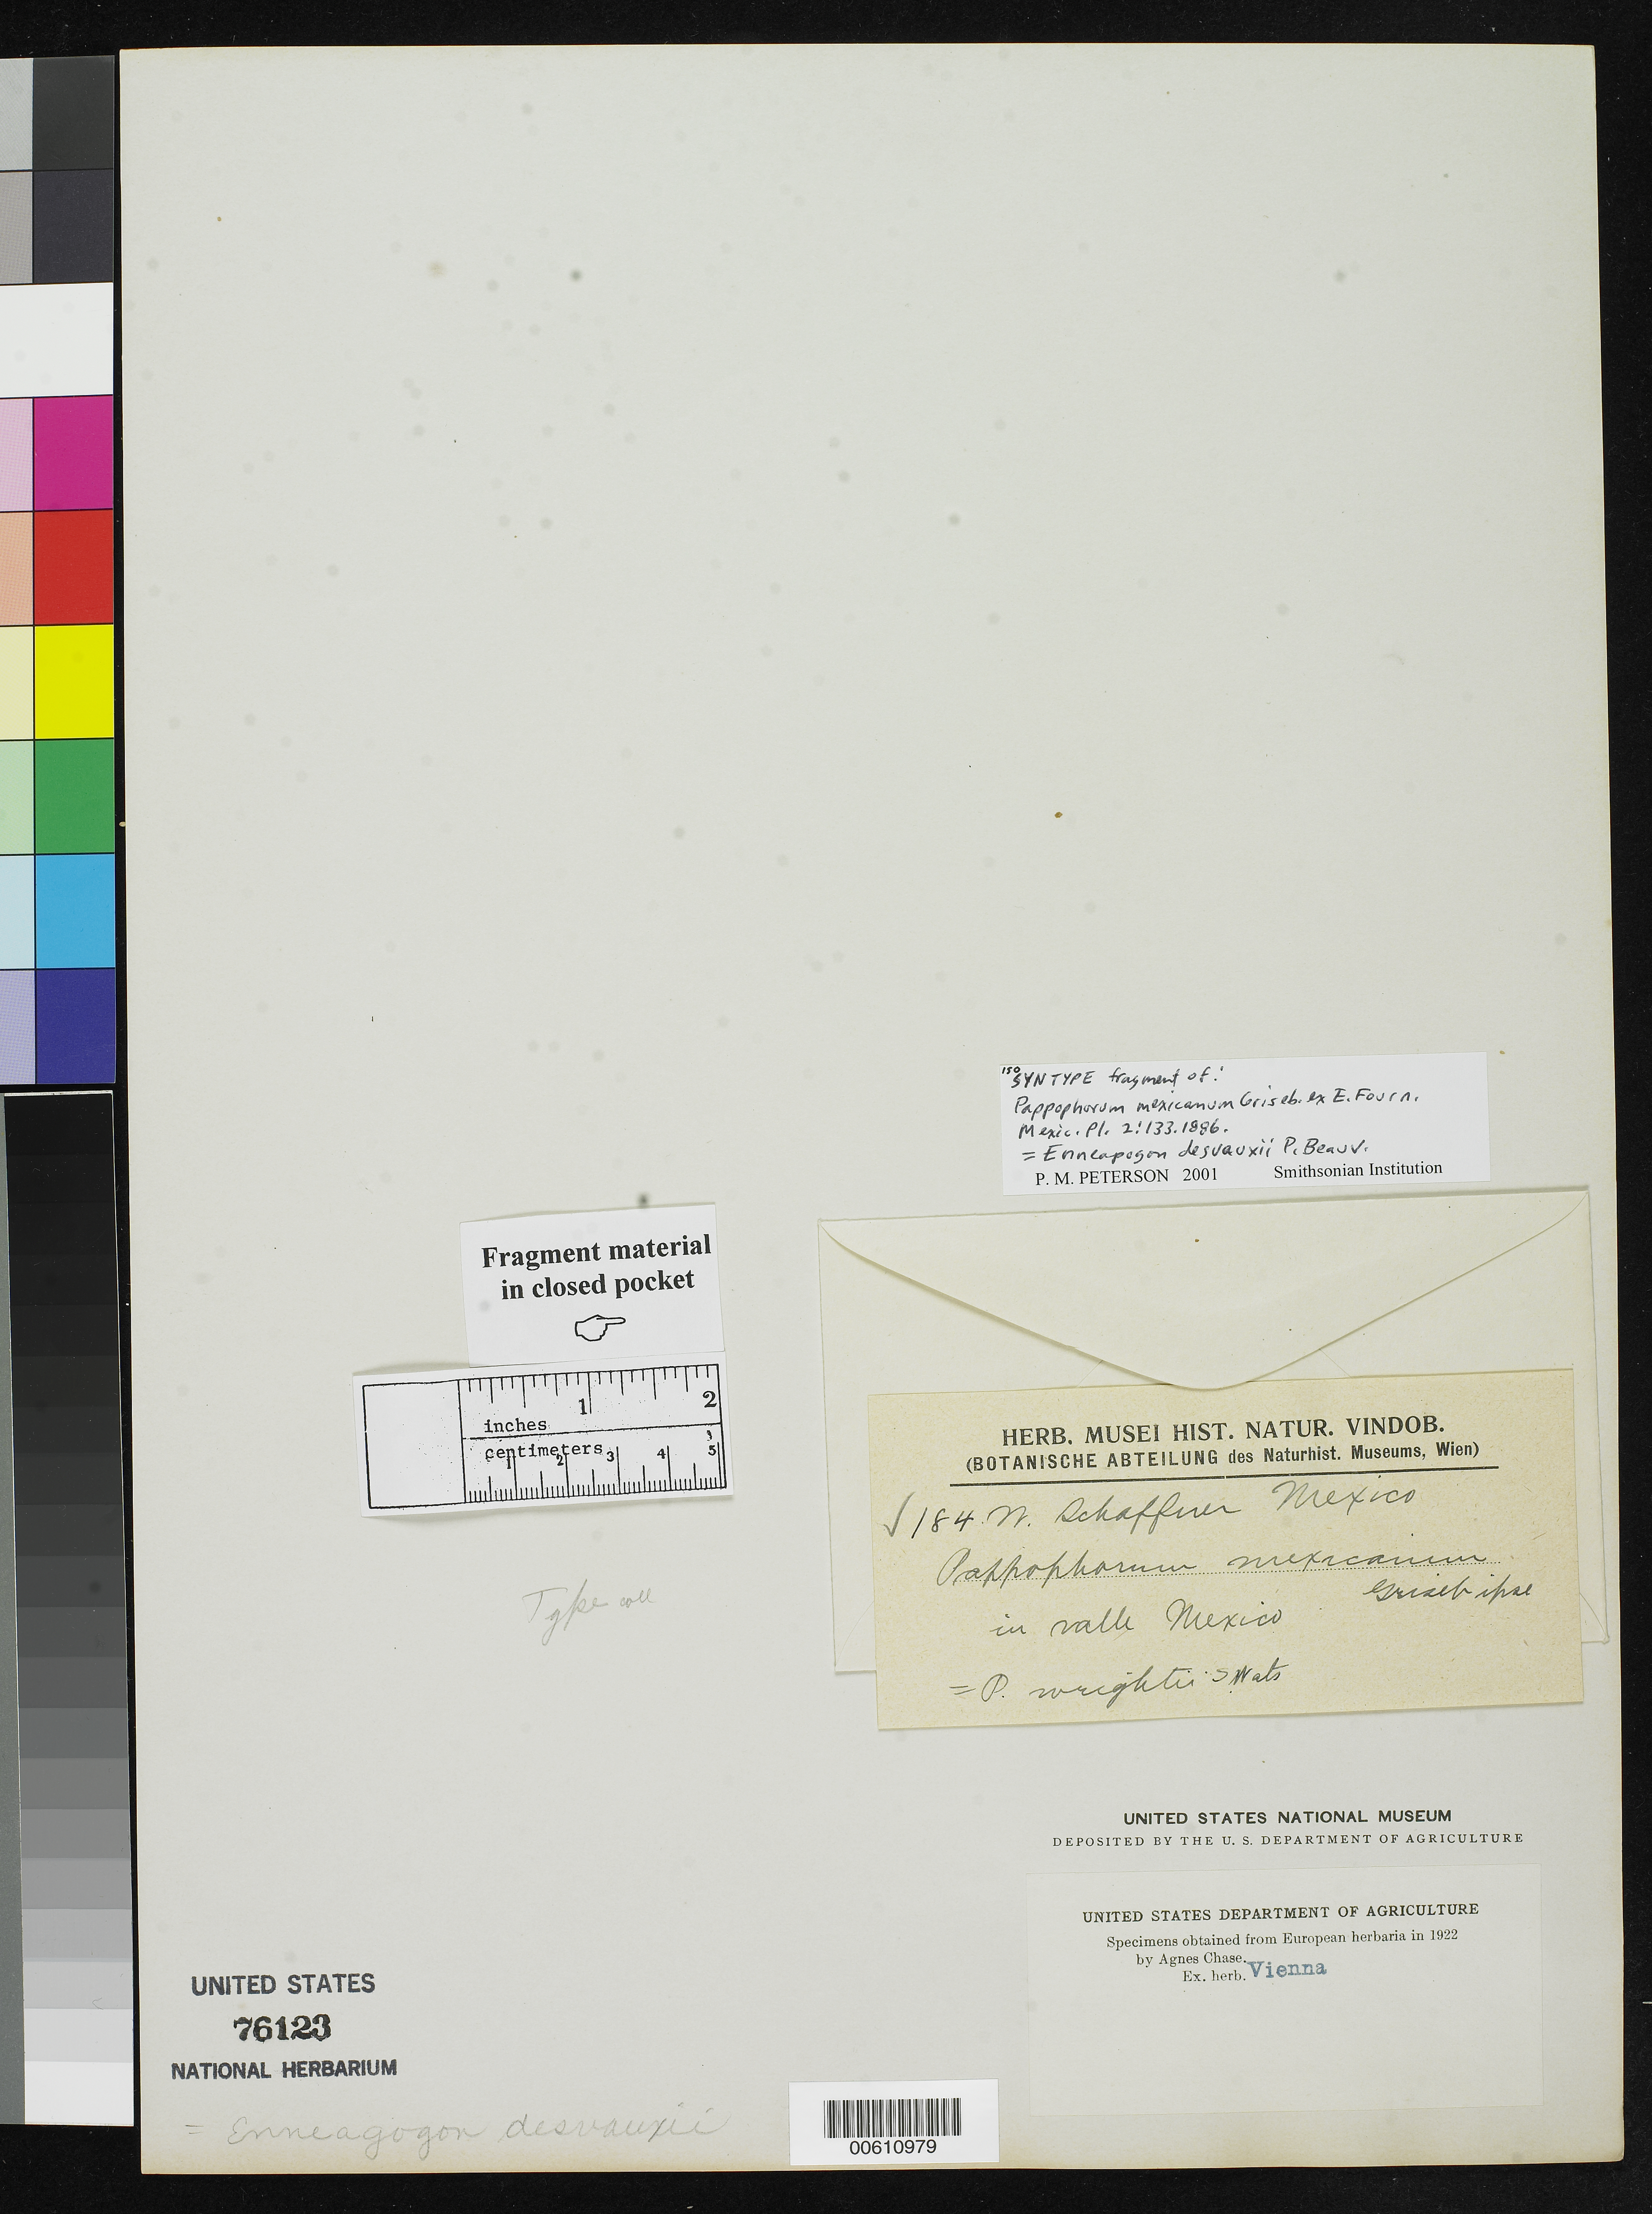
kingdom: Plantae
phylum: Tracheophyta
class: Liliopsida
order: Poales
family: Poaceae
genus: Pappophorum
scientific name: Pappophorum mexicanum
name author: Griseb. ex E. Fourn.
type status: Type Fragment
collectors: N. Schaffner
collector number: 184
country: Mexico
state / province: Distrito Federal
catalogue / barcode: US 76123